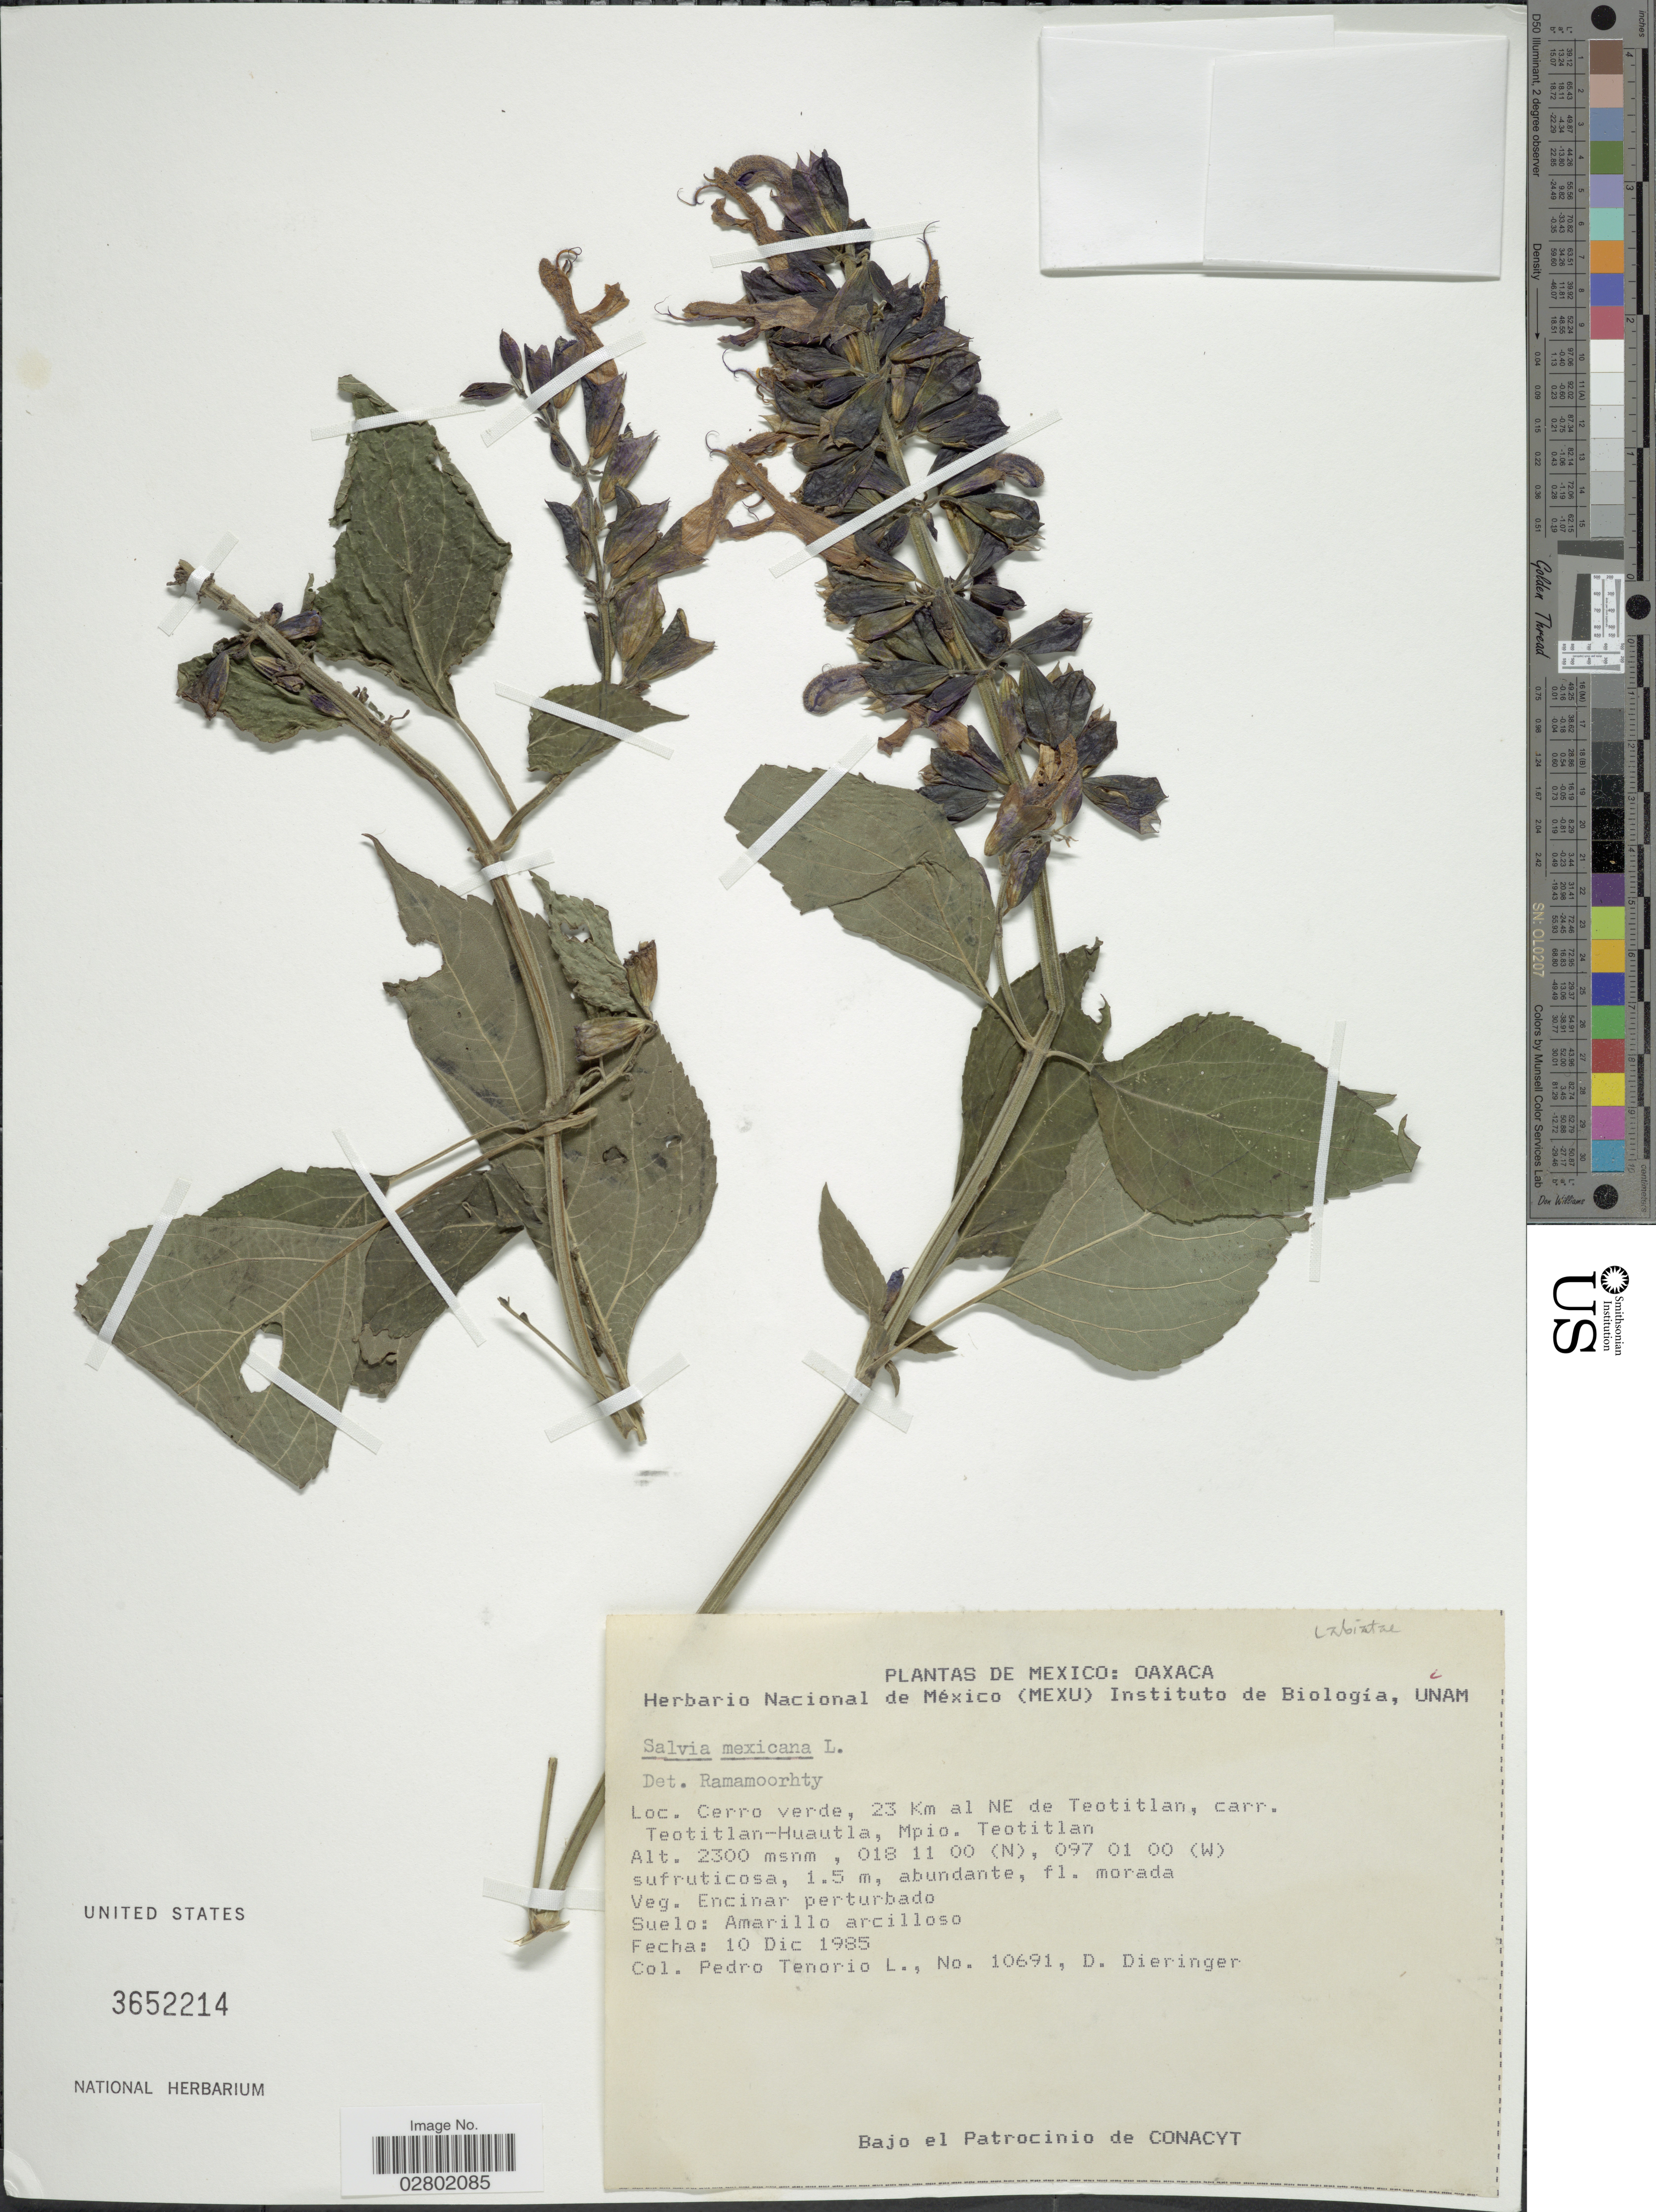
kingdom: Plantae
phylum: Tracheophyta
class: Magnoliopsida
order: Lamiales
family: Lamiaceae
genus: Salvia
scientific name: Salvia mexicana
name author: L.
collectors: P. Tenorio L. & D. Dieringer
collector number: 10691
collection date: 1985-12-10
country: Mexico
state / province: Oaxaca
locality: Cerro Verde, 23 km al NE de Teotitlan, carr. Teotitlan-Huautla, Mpio. Teotitlan.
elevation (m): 2300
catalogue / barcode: US 3652214